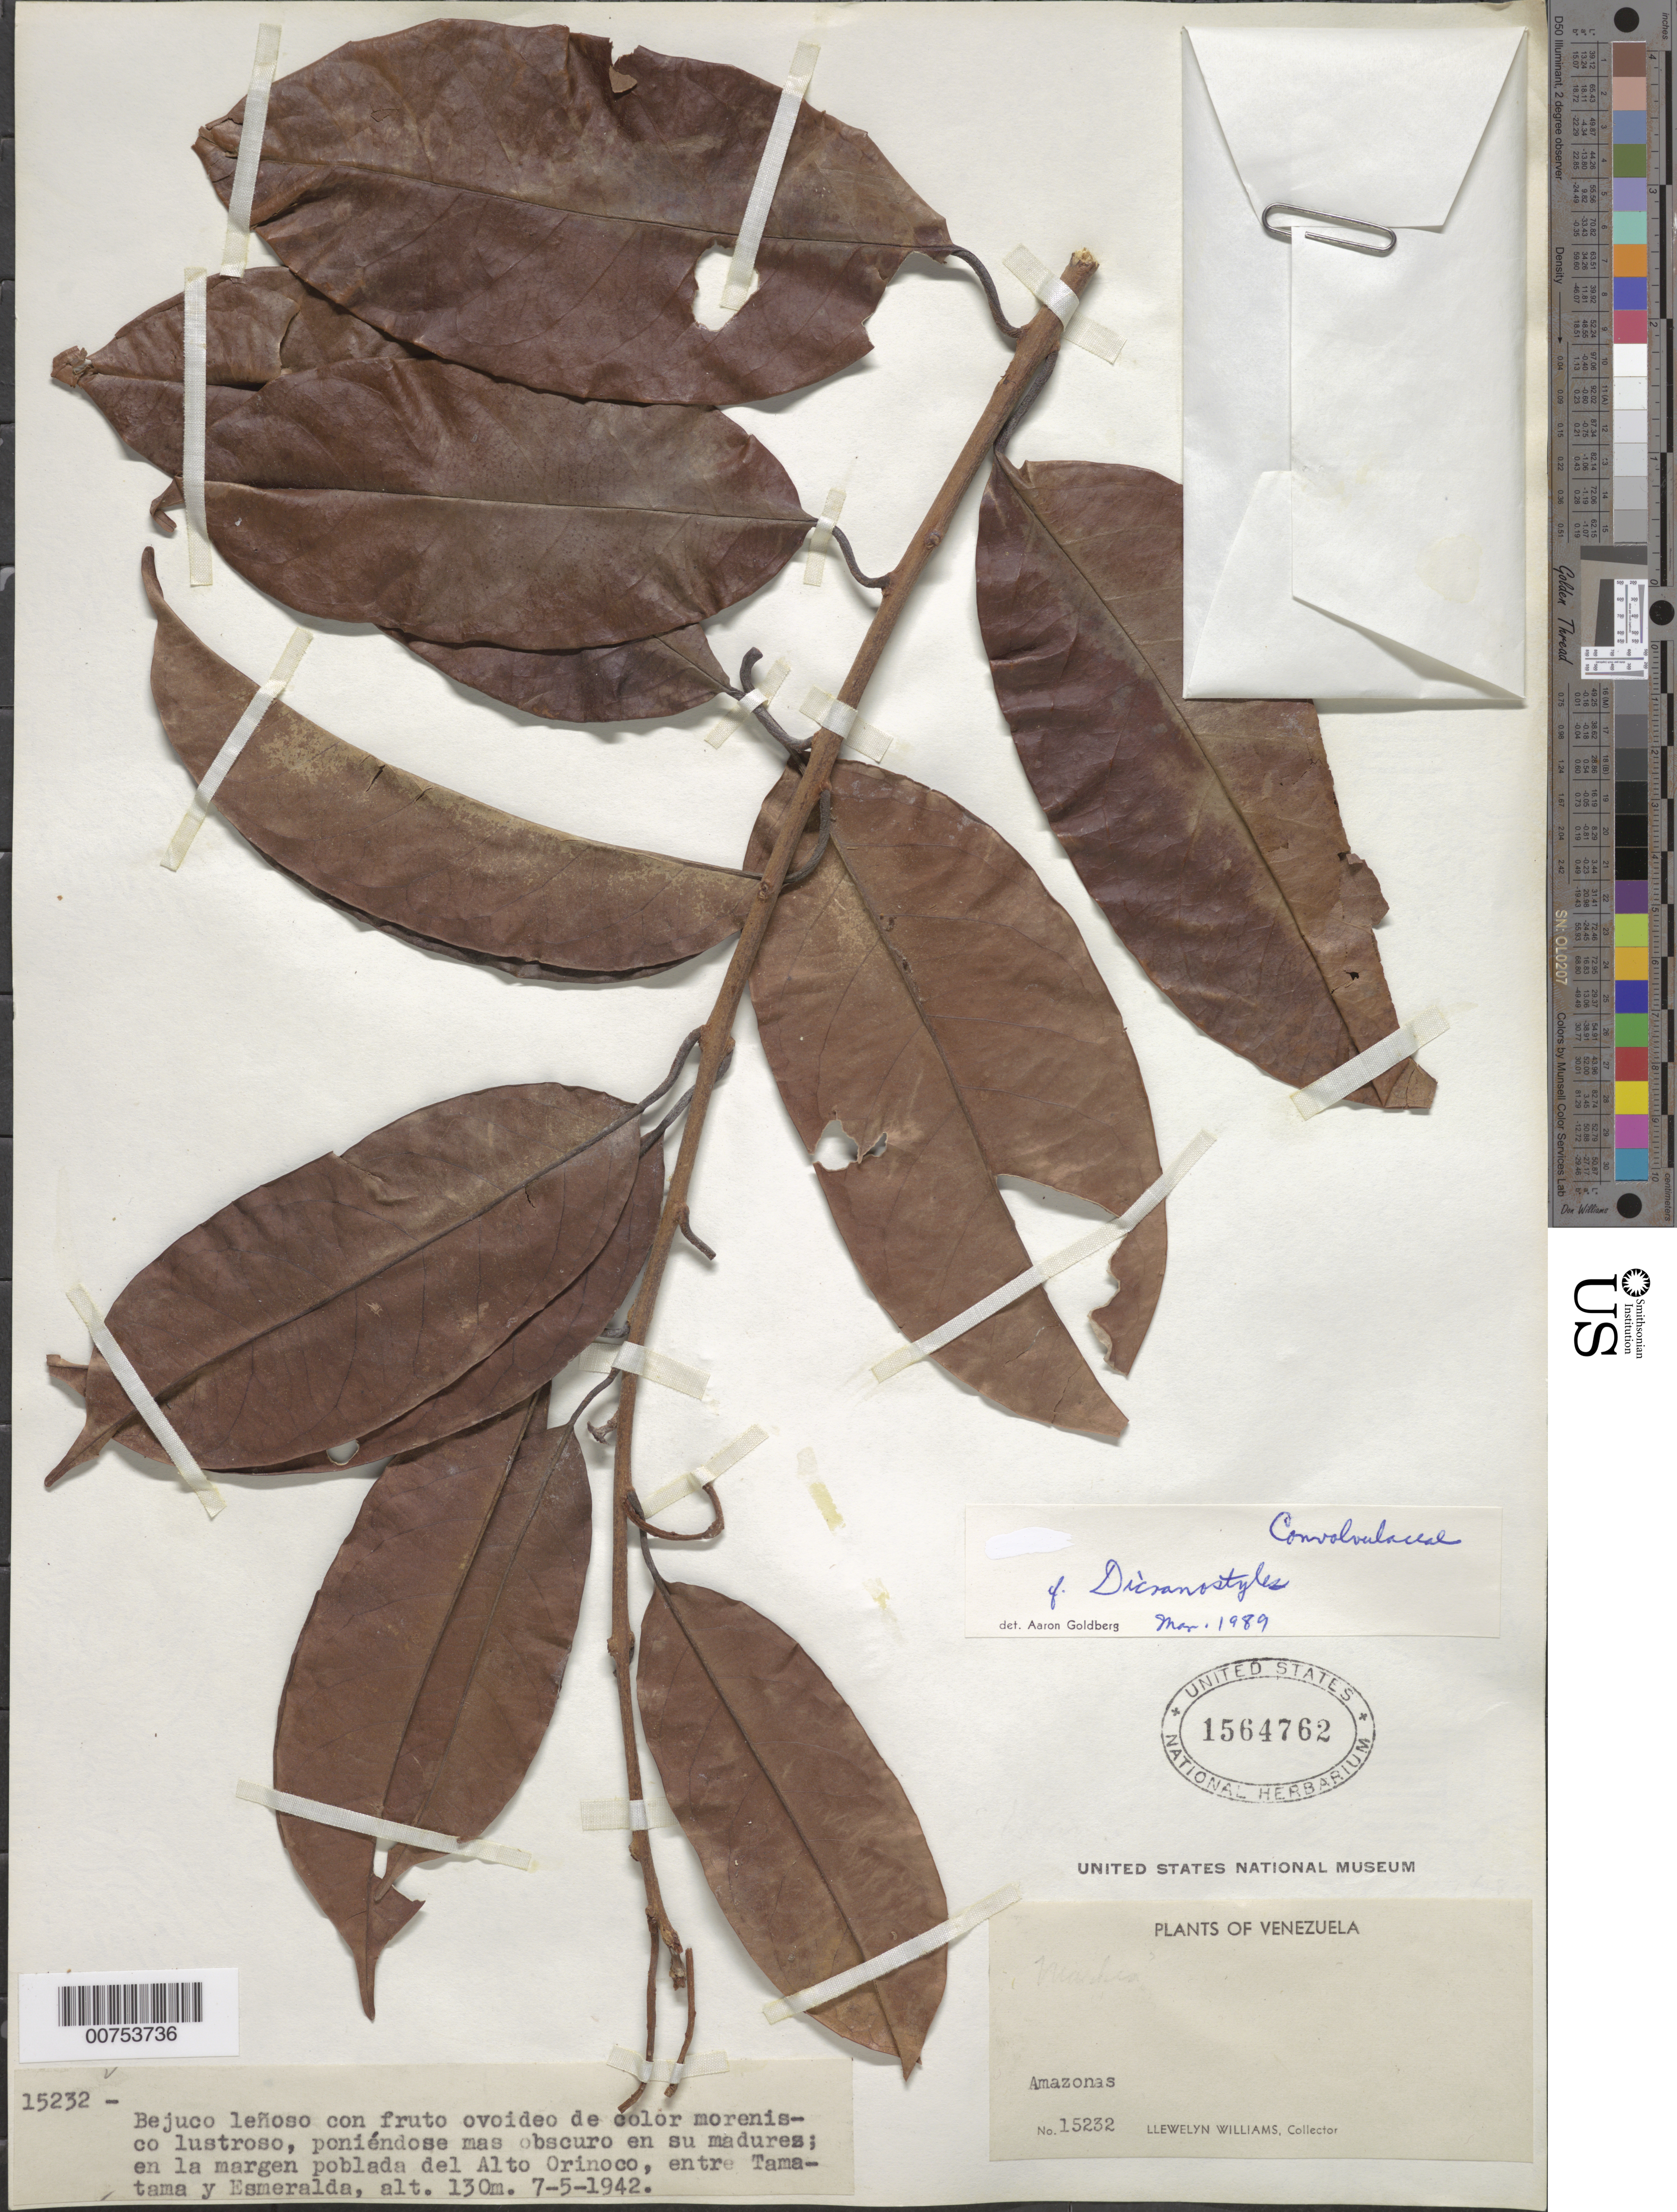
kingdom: Plantae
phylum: Tracheophyta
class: Magnoliopsida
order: Solanales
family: Convolvulaceae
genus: Dicranostyles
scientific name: Dicranostyles sp.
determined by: Goldberg, Aaron, (US), NMNH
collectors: Ll. Williams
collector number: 15232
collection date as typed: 7-May-42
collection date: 1942-05-07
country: Venezuela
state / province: Amazonas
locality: Isla Solitaria, entre Tamatama y Esmeralda, Alto Orinoco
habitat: Margenes pobladas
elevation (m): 130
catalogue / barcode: US 1564762